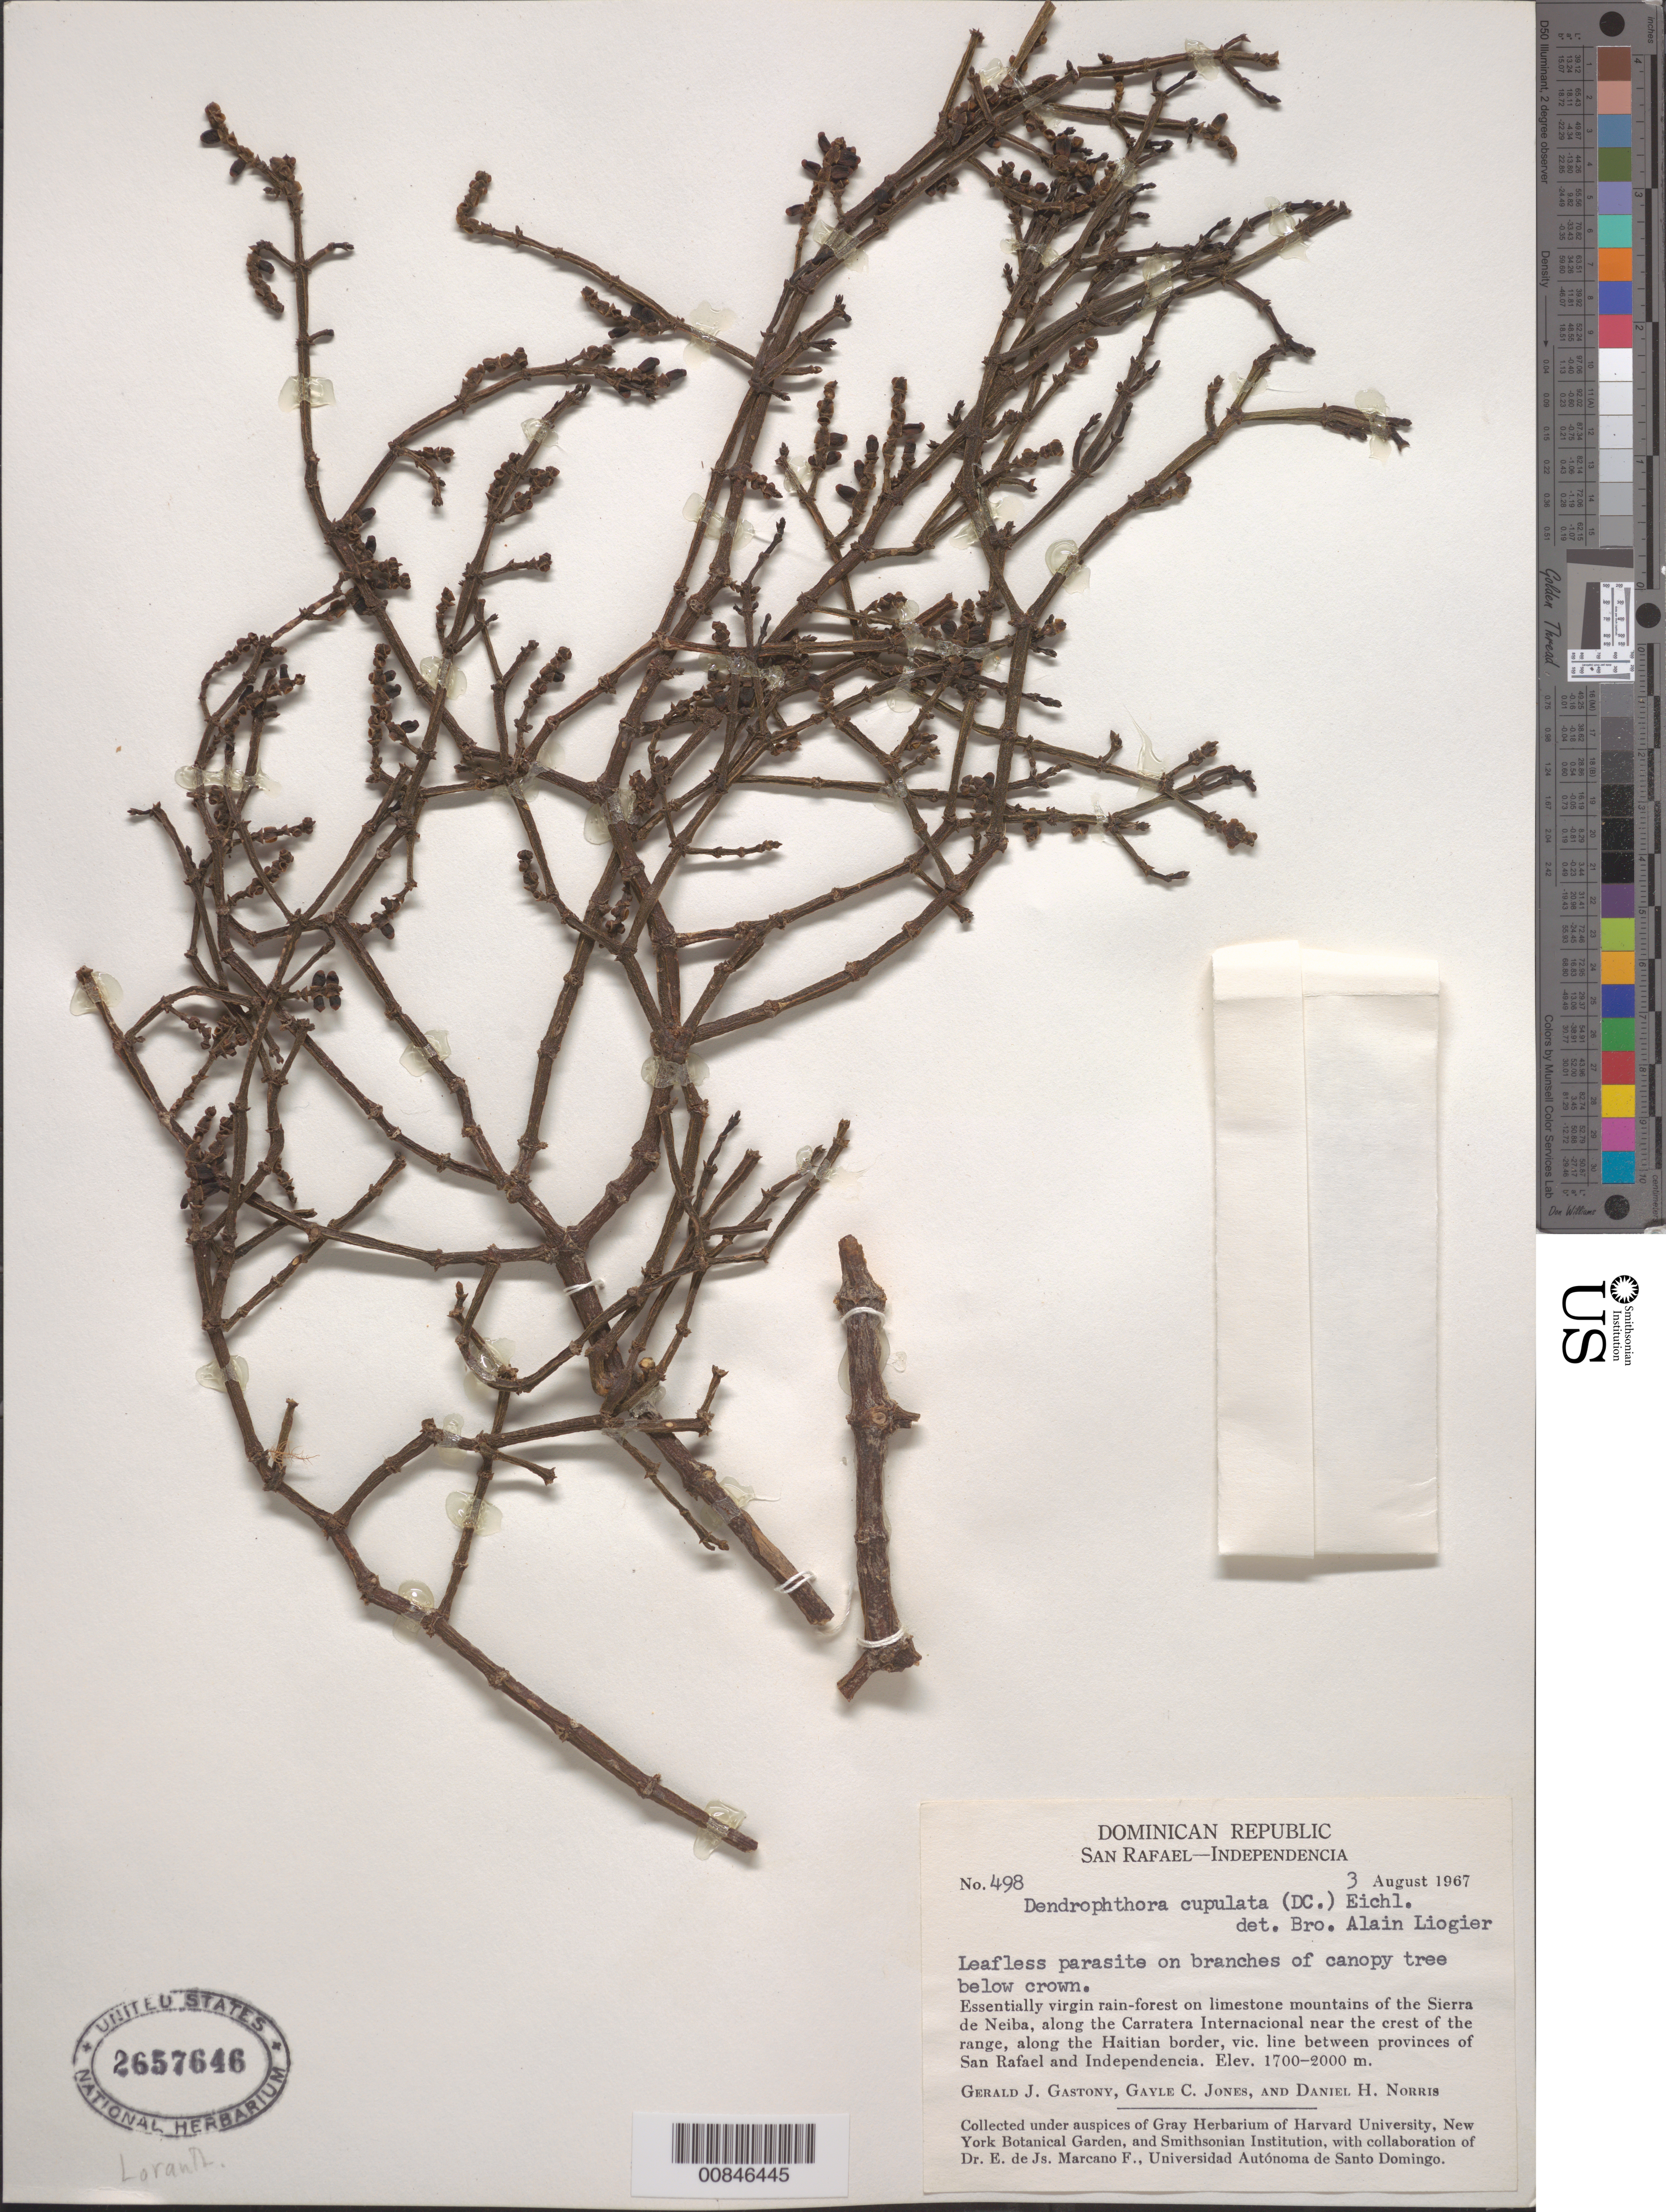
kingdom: Plantae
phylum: Tracheophyta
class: Magnoliopsida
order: Santalales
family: Viscaceae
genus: Dendrophthora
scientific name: Dendrophthora cupulata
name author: (DC.) Eichler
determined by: Liogier, Alain H.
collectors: G. Gastony, G. C. Jones & D. H. Norris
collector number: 498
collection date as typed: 03 Aug 1967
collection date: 1967-08-03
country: Dominican Republic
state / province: Elías Piña / Independencia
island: Hispaniola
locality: Sierra de Neiba, along the Carretera Internacional near the crest of the range, along the Haitian border, vic. line between provinces of San Rafael (obsolete) and Independencia.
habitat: On branches of canopy tree below crown. Essentially virgin forest mon limestone mountains.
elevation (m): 1700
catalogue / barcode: US 2657646